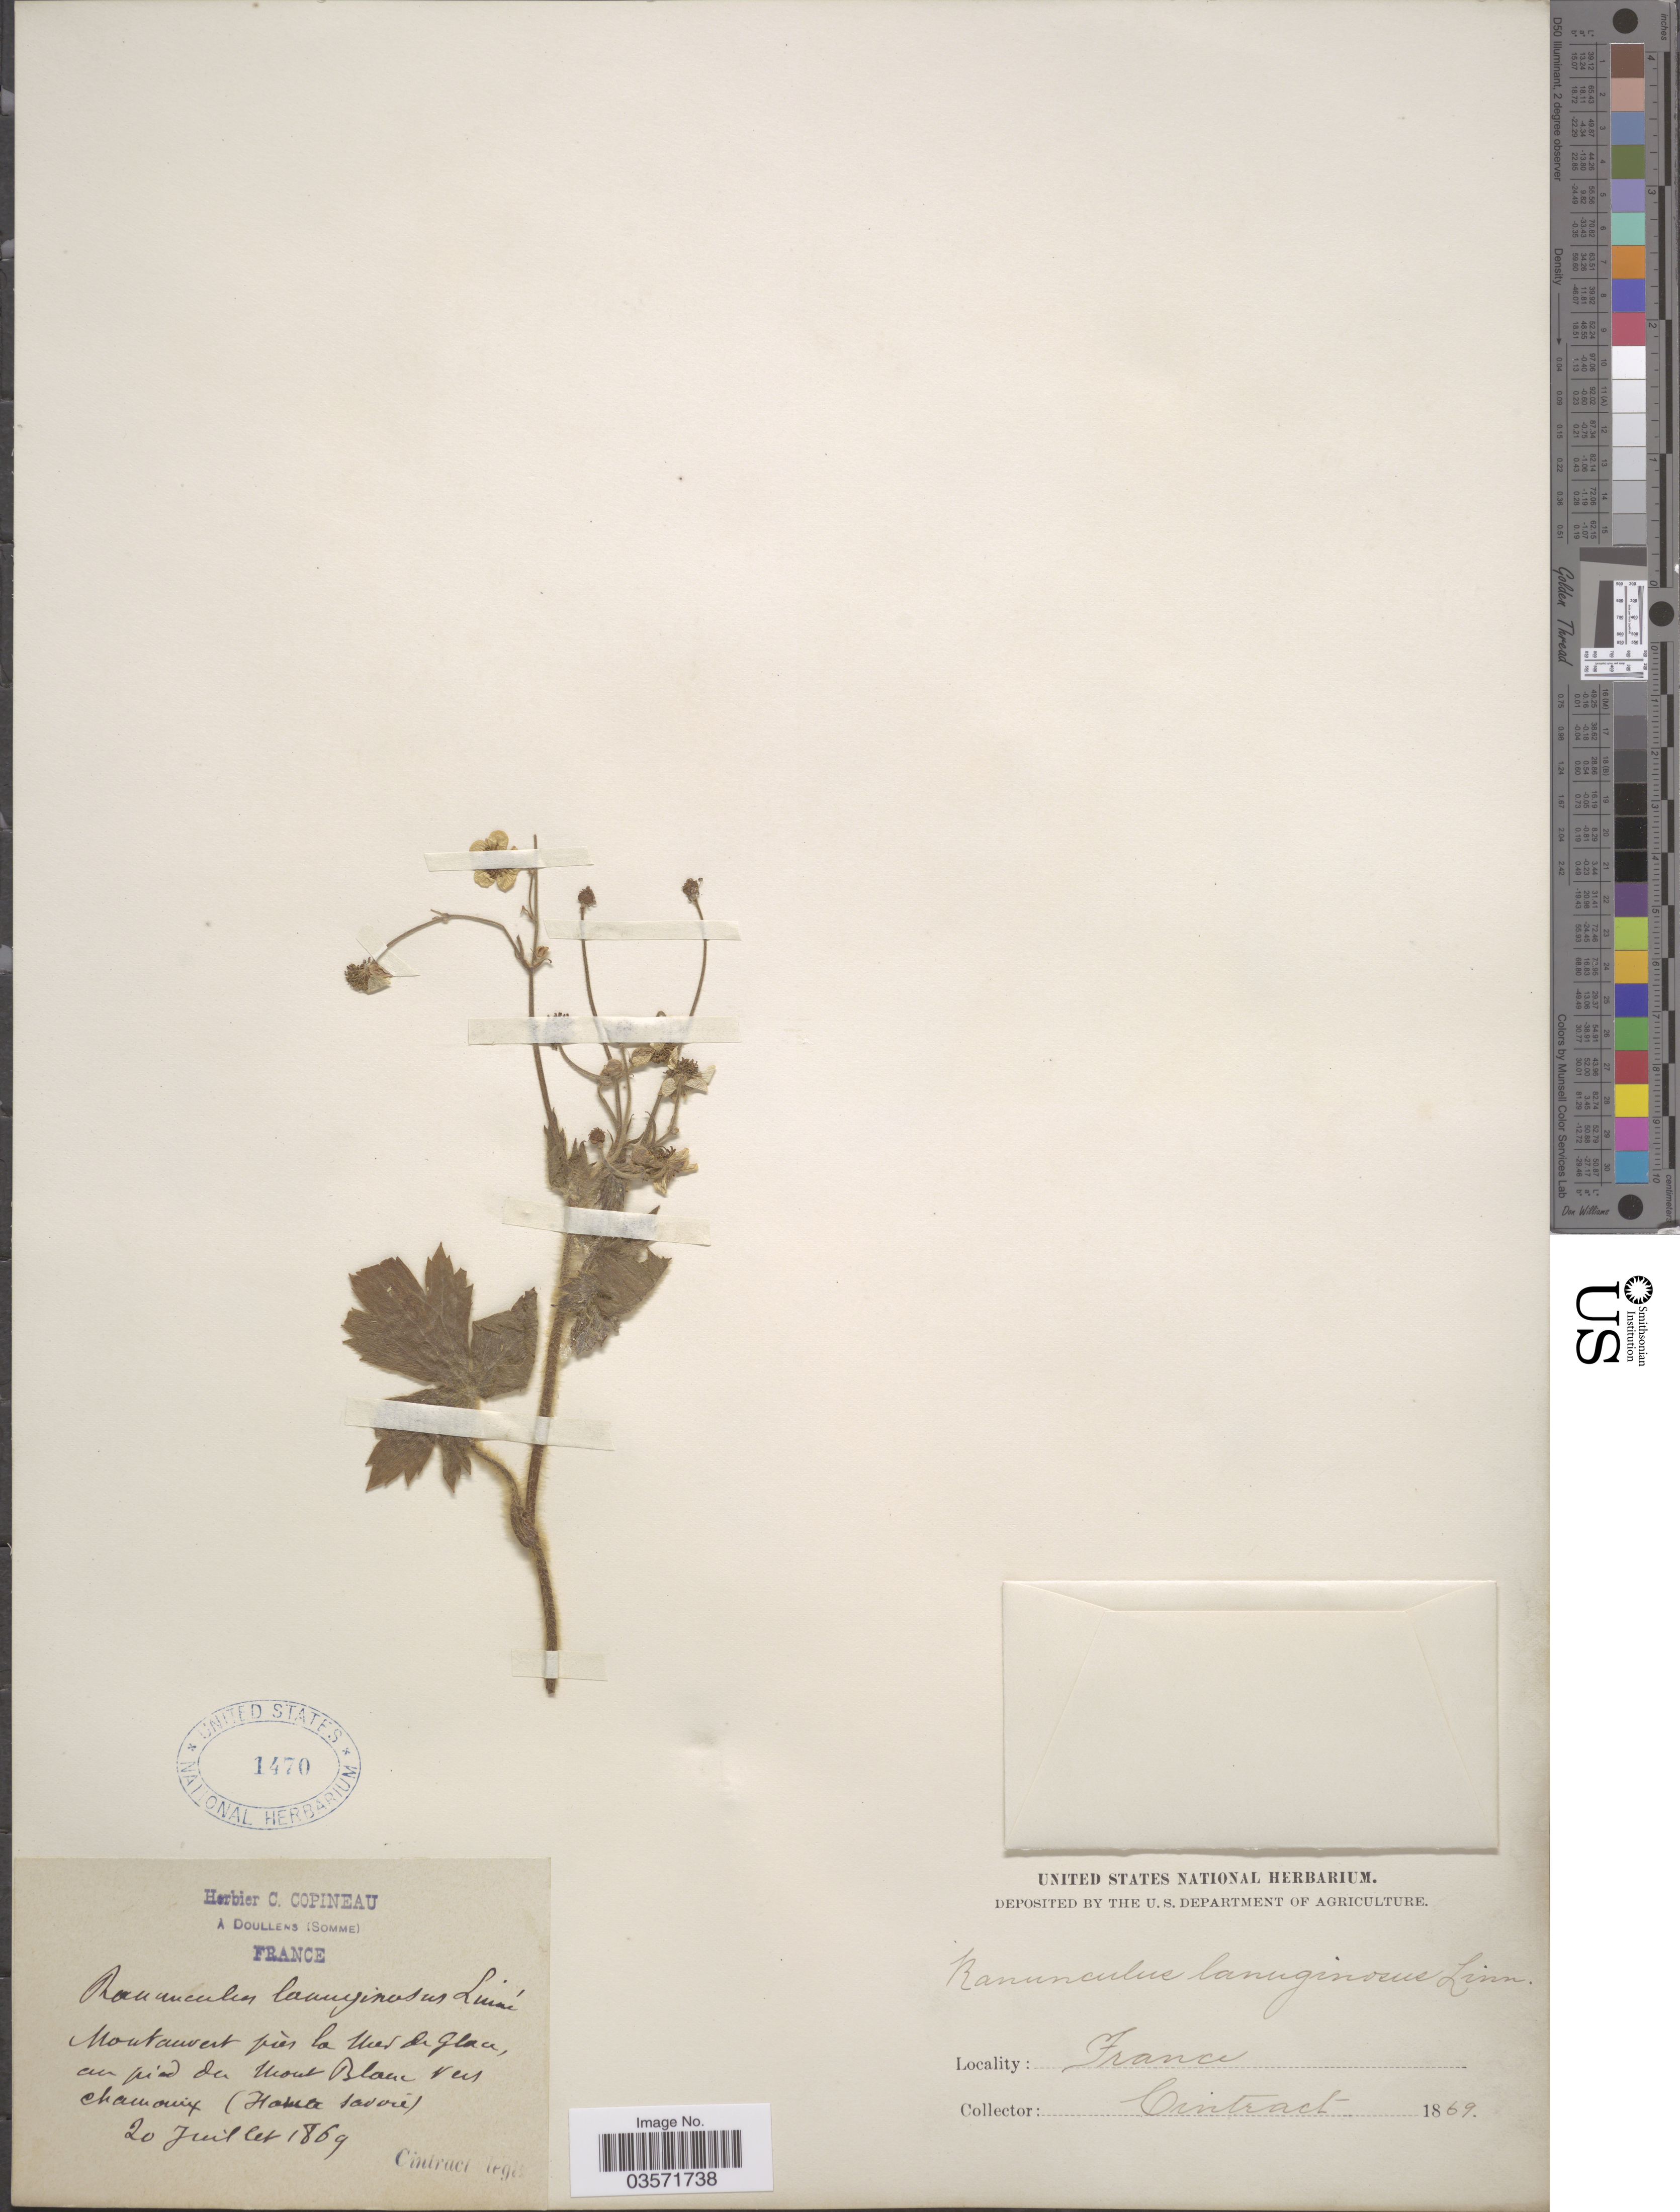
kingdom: Plantae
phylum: Tracheophyta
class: Magnoliopsida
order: Ranunculales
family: Ranunculaceae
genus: Ranunculus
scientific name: Ranunculus lanuginosus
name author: L.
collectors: Cintract, --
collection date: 1869-07-20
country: France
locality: Montauvert près la Kies de Glace, an pied der Mont Blanc vers chamoux (Haute savaoie).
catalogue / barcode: US 1470